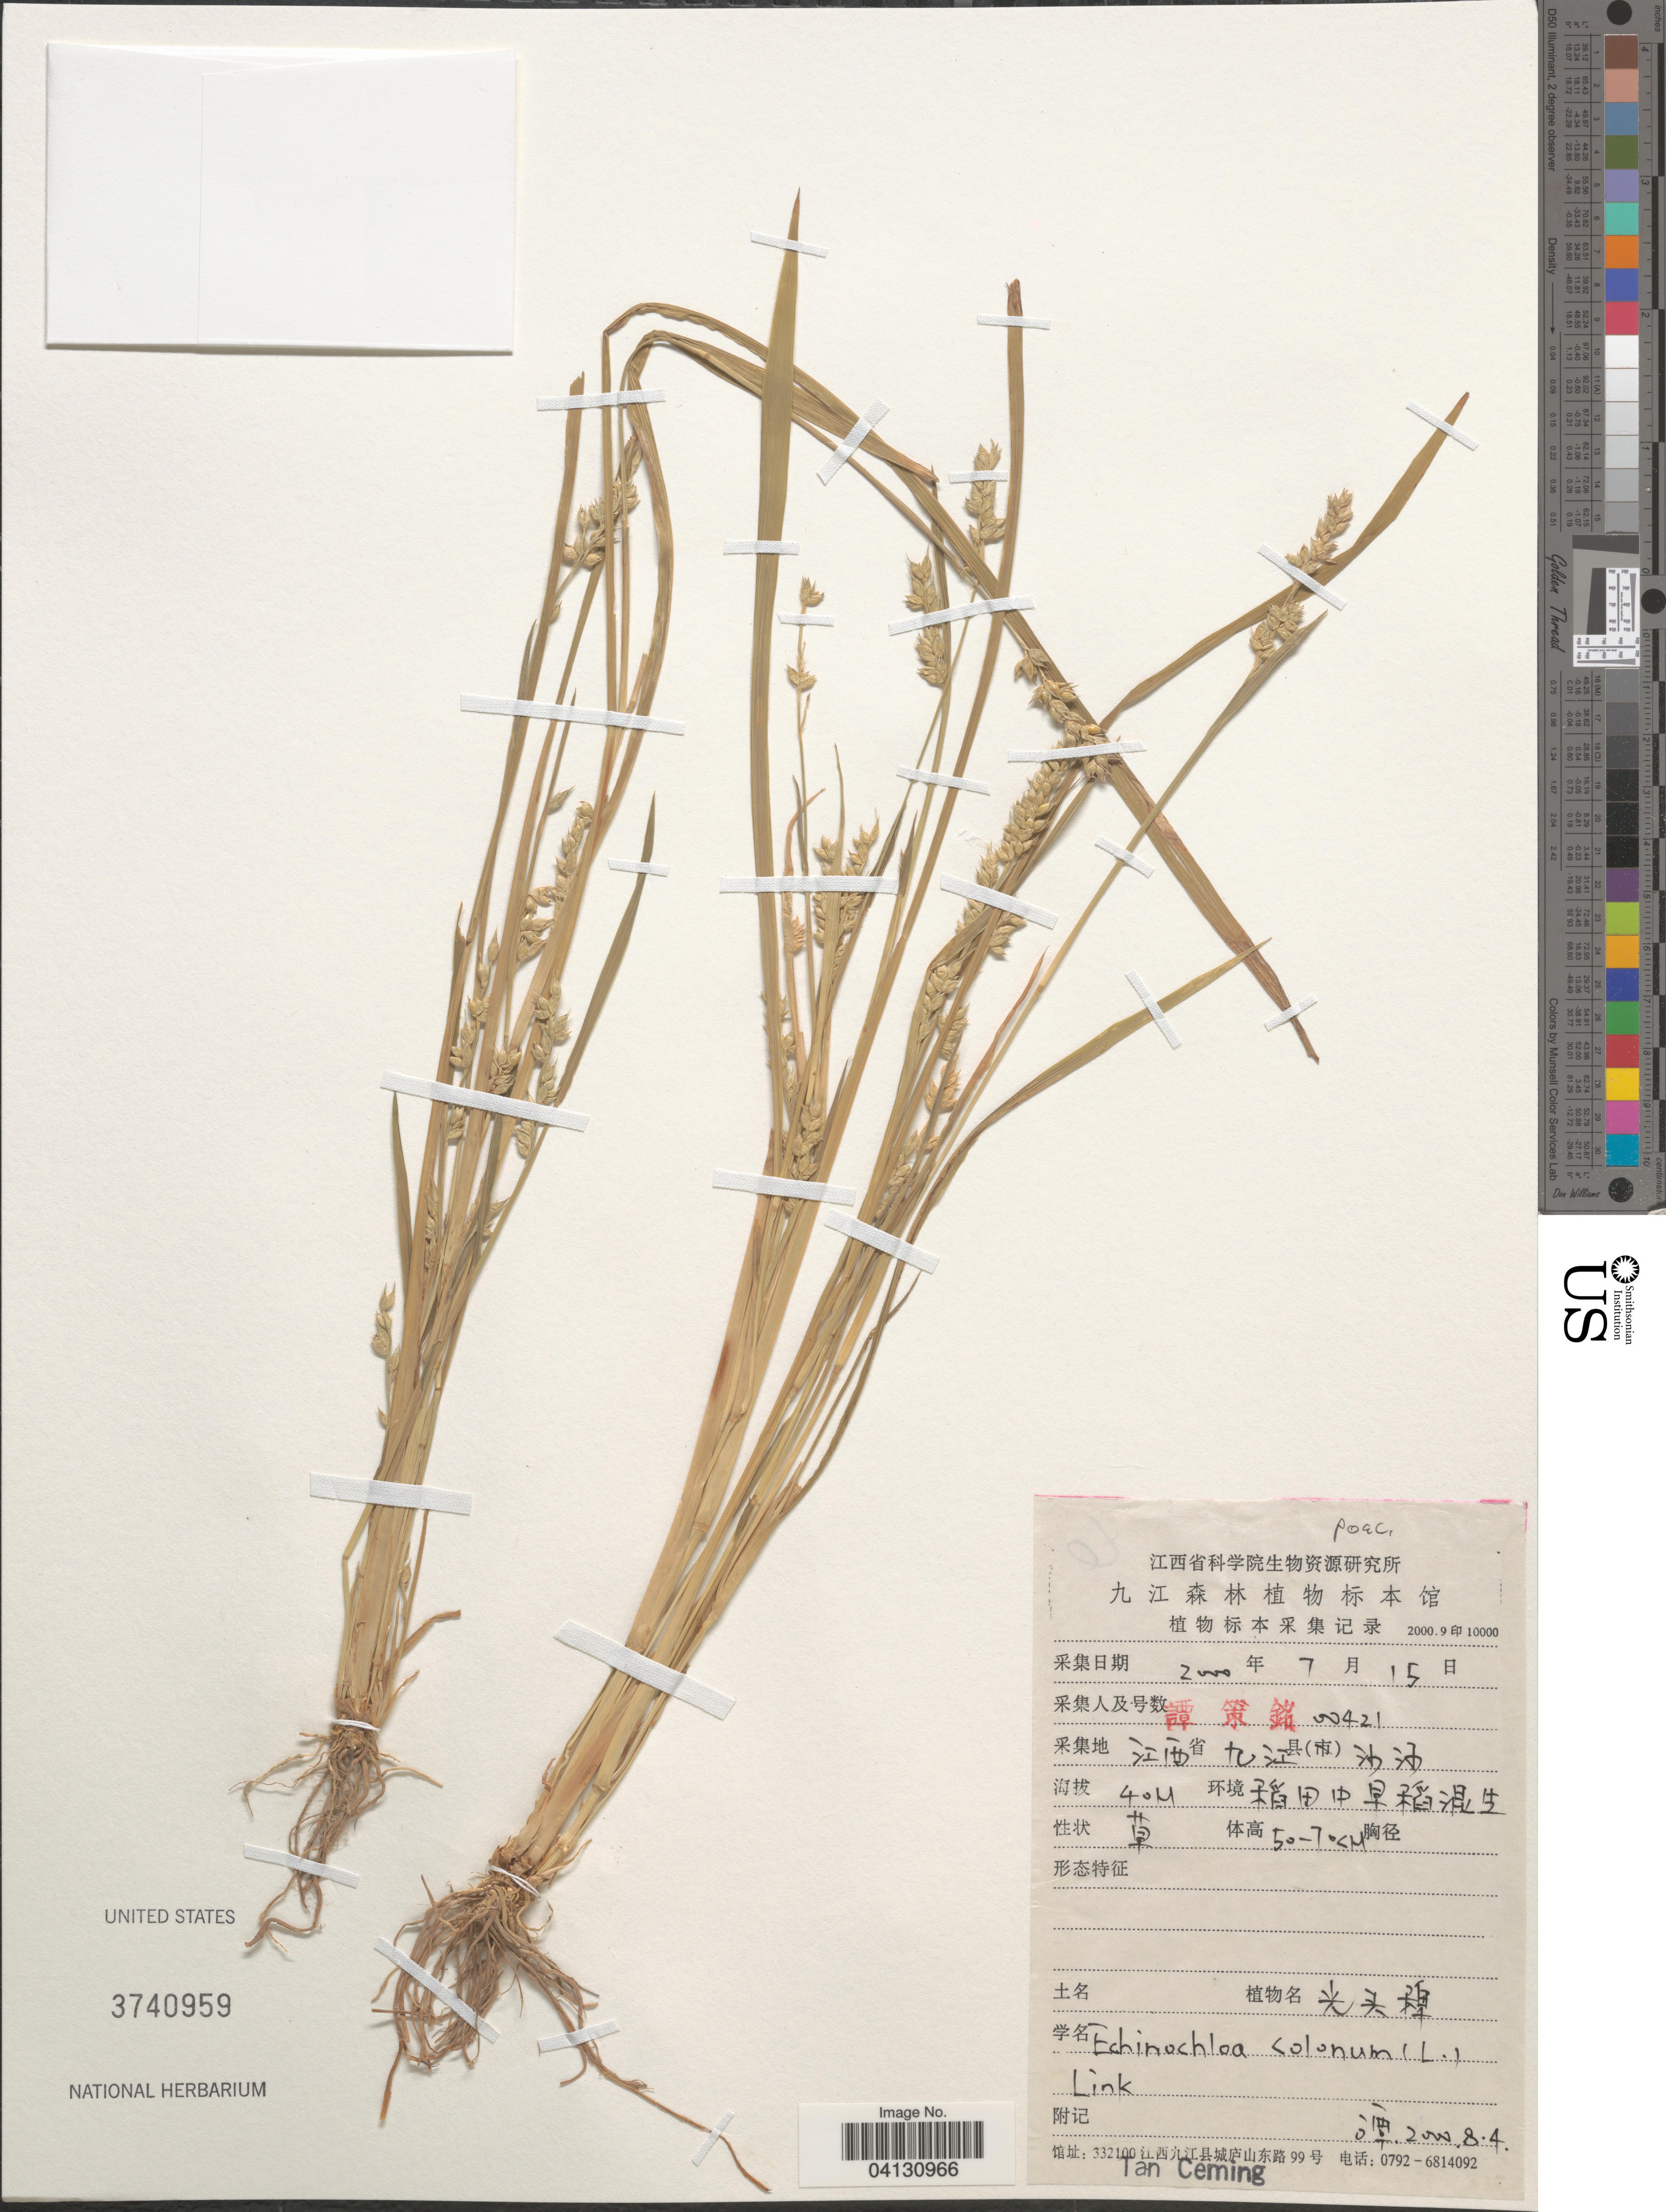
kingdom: Plantae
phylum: Tracheophyta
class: Liliopsida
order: Poales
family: Poaceae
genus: Echinochloa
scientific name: Echinochloa colonum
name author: (L.) Link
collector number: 00421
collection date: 2000-07-15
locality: X. Tan Ceming.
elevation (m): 40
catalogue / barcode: US 3740959